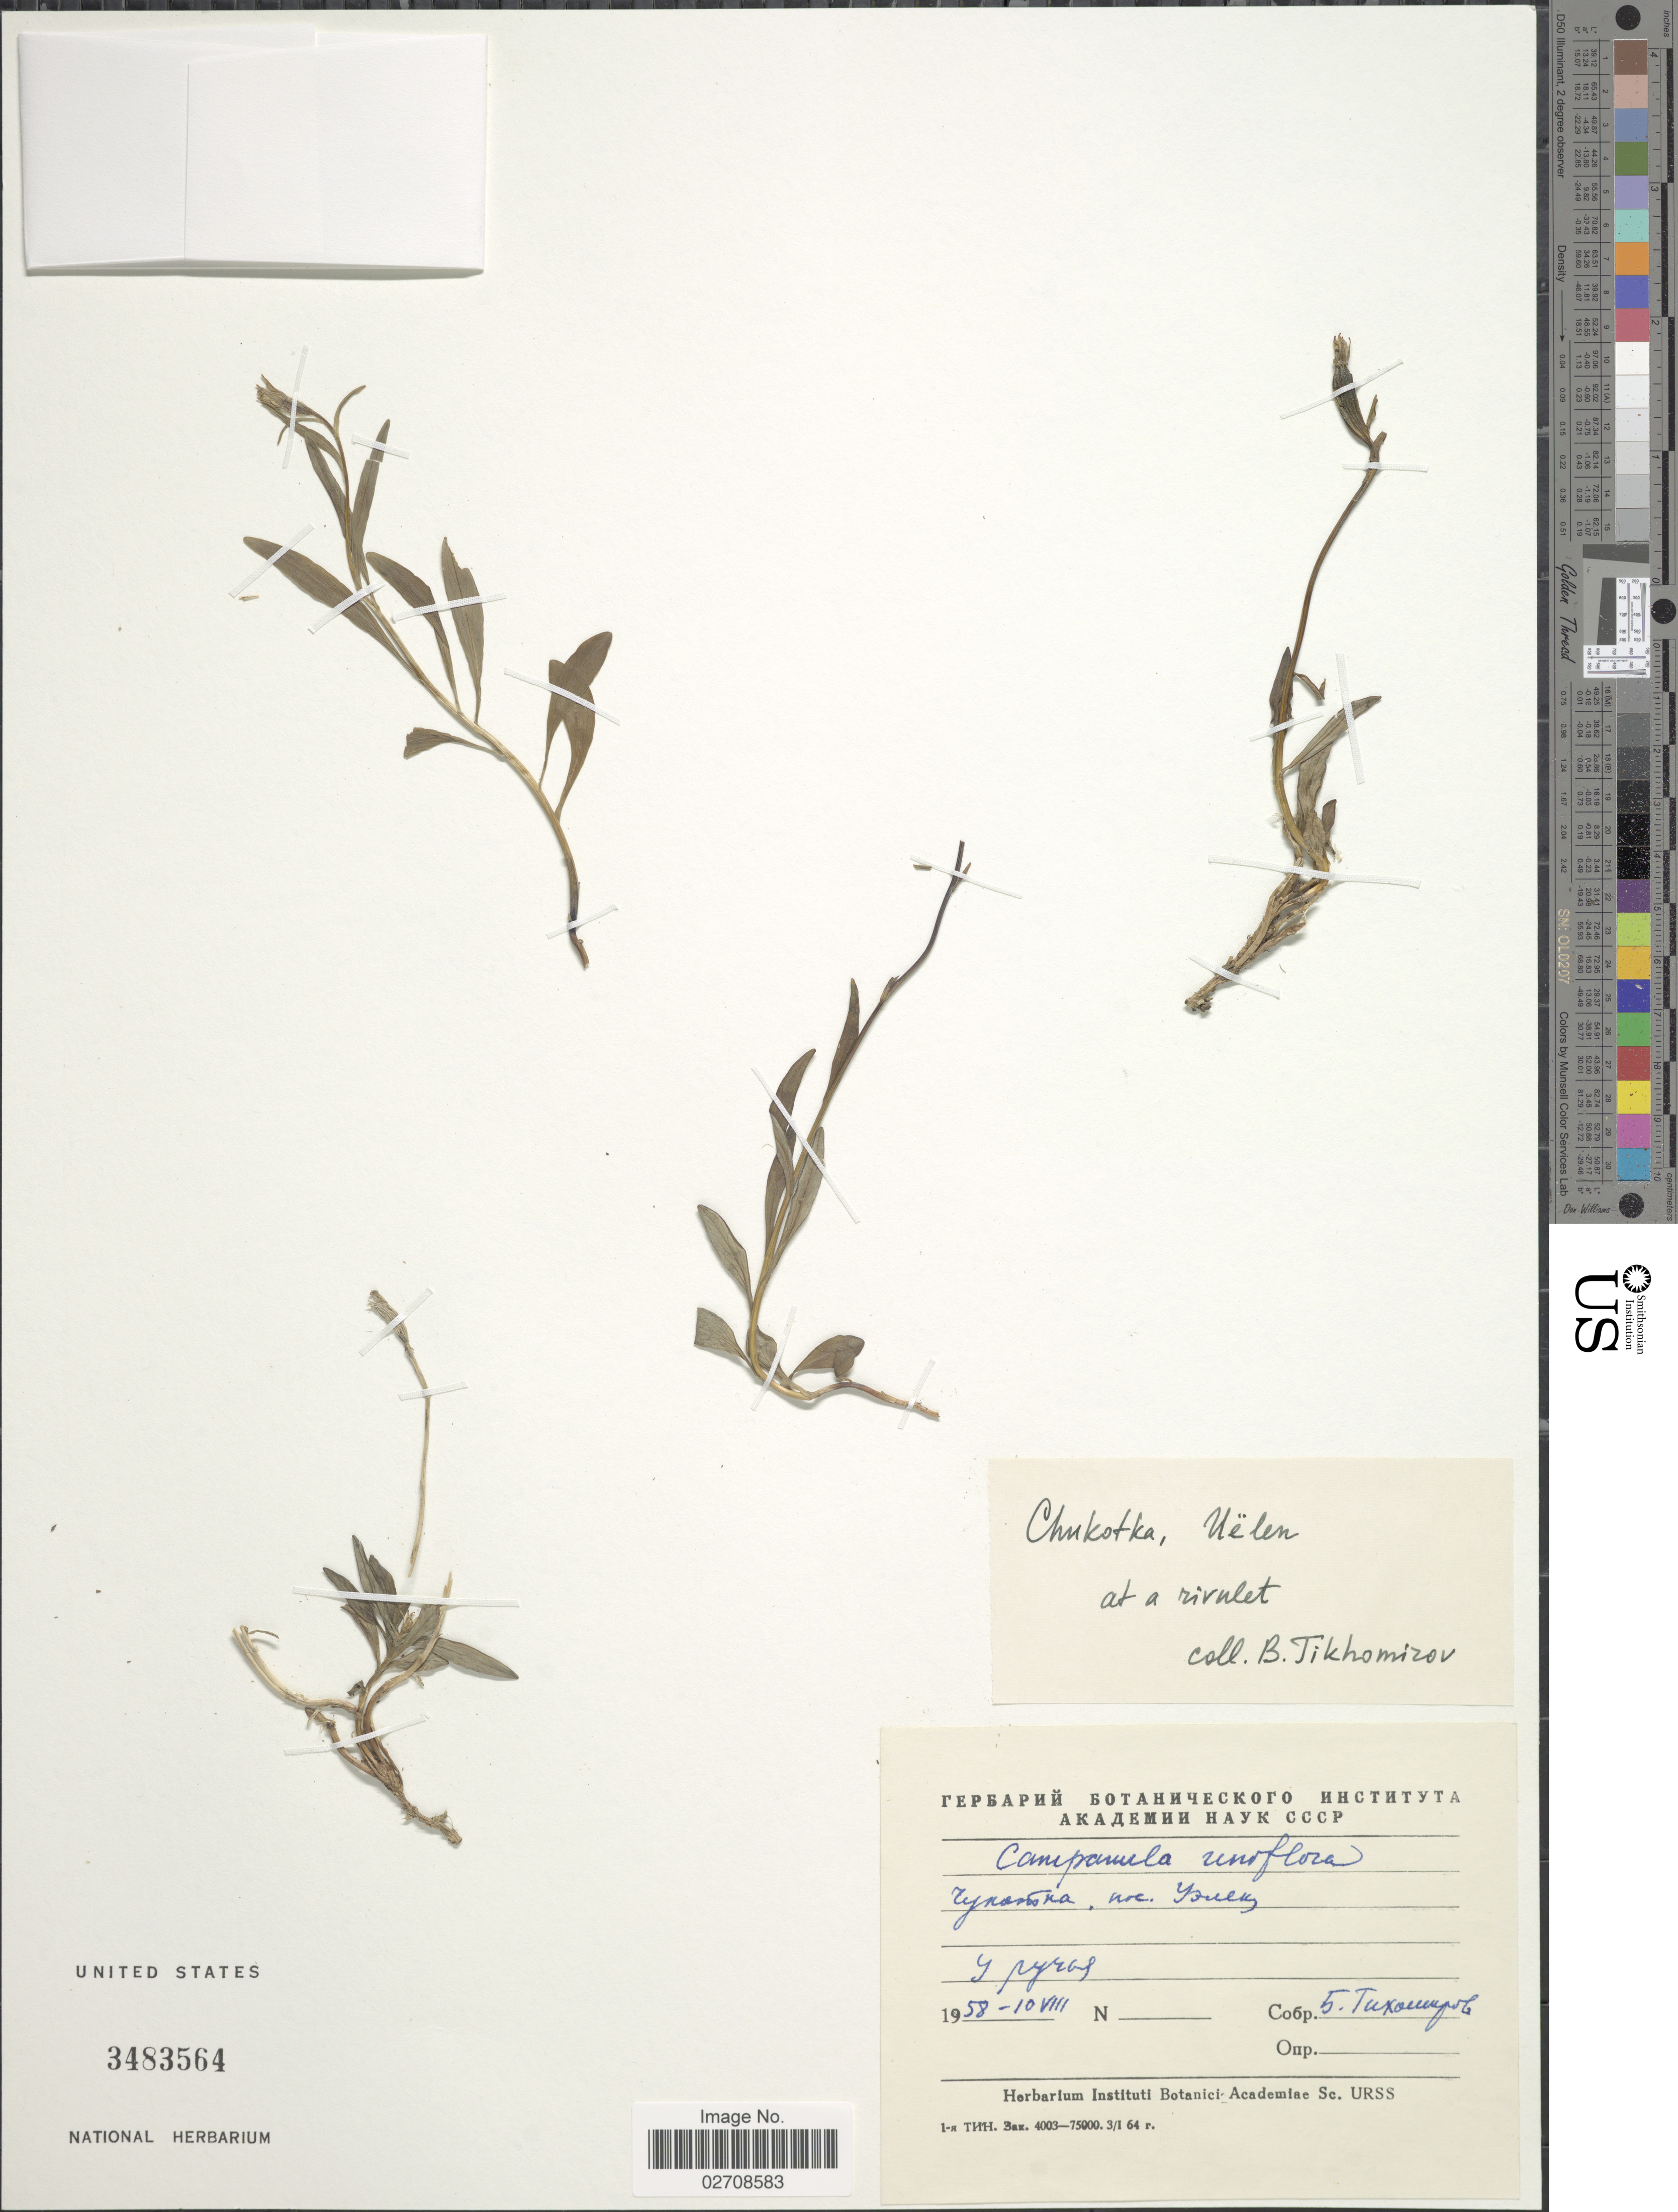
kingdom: Plantae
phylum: Tracheophyta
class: Magnoliopsida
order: Asterales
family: Campanulaceae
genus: Campanula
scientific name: Campanula uniflora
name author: L.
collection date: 1958-08-10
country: Russian Federation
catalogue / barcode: US 3483564